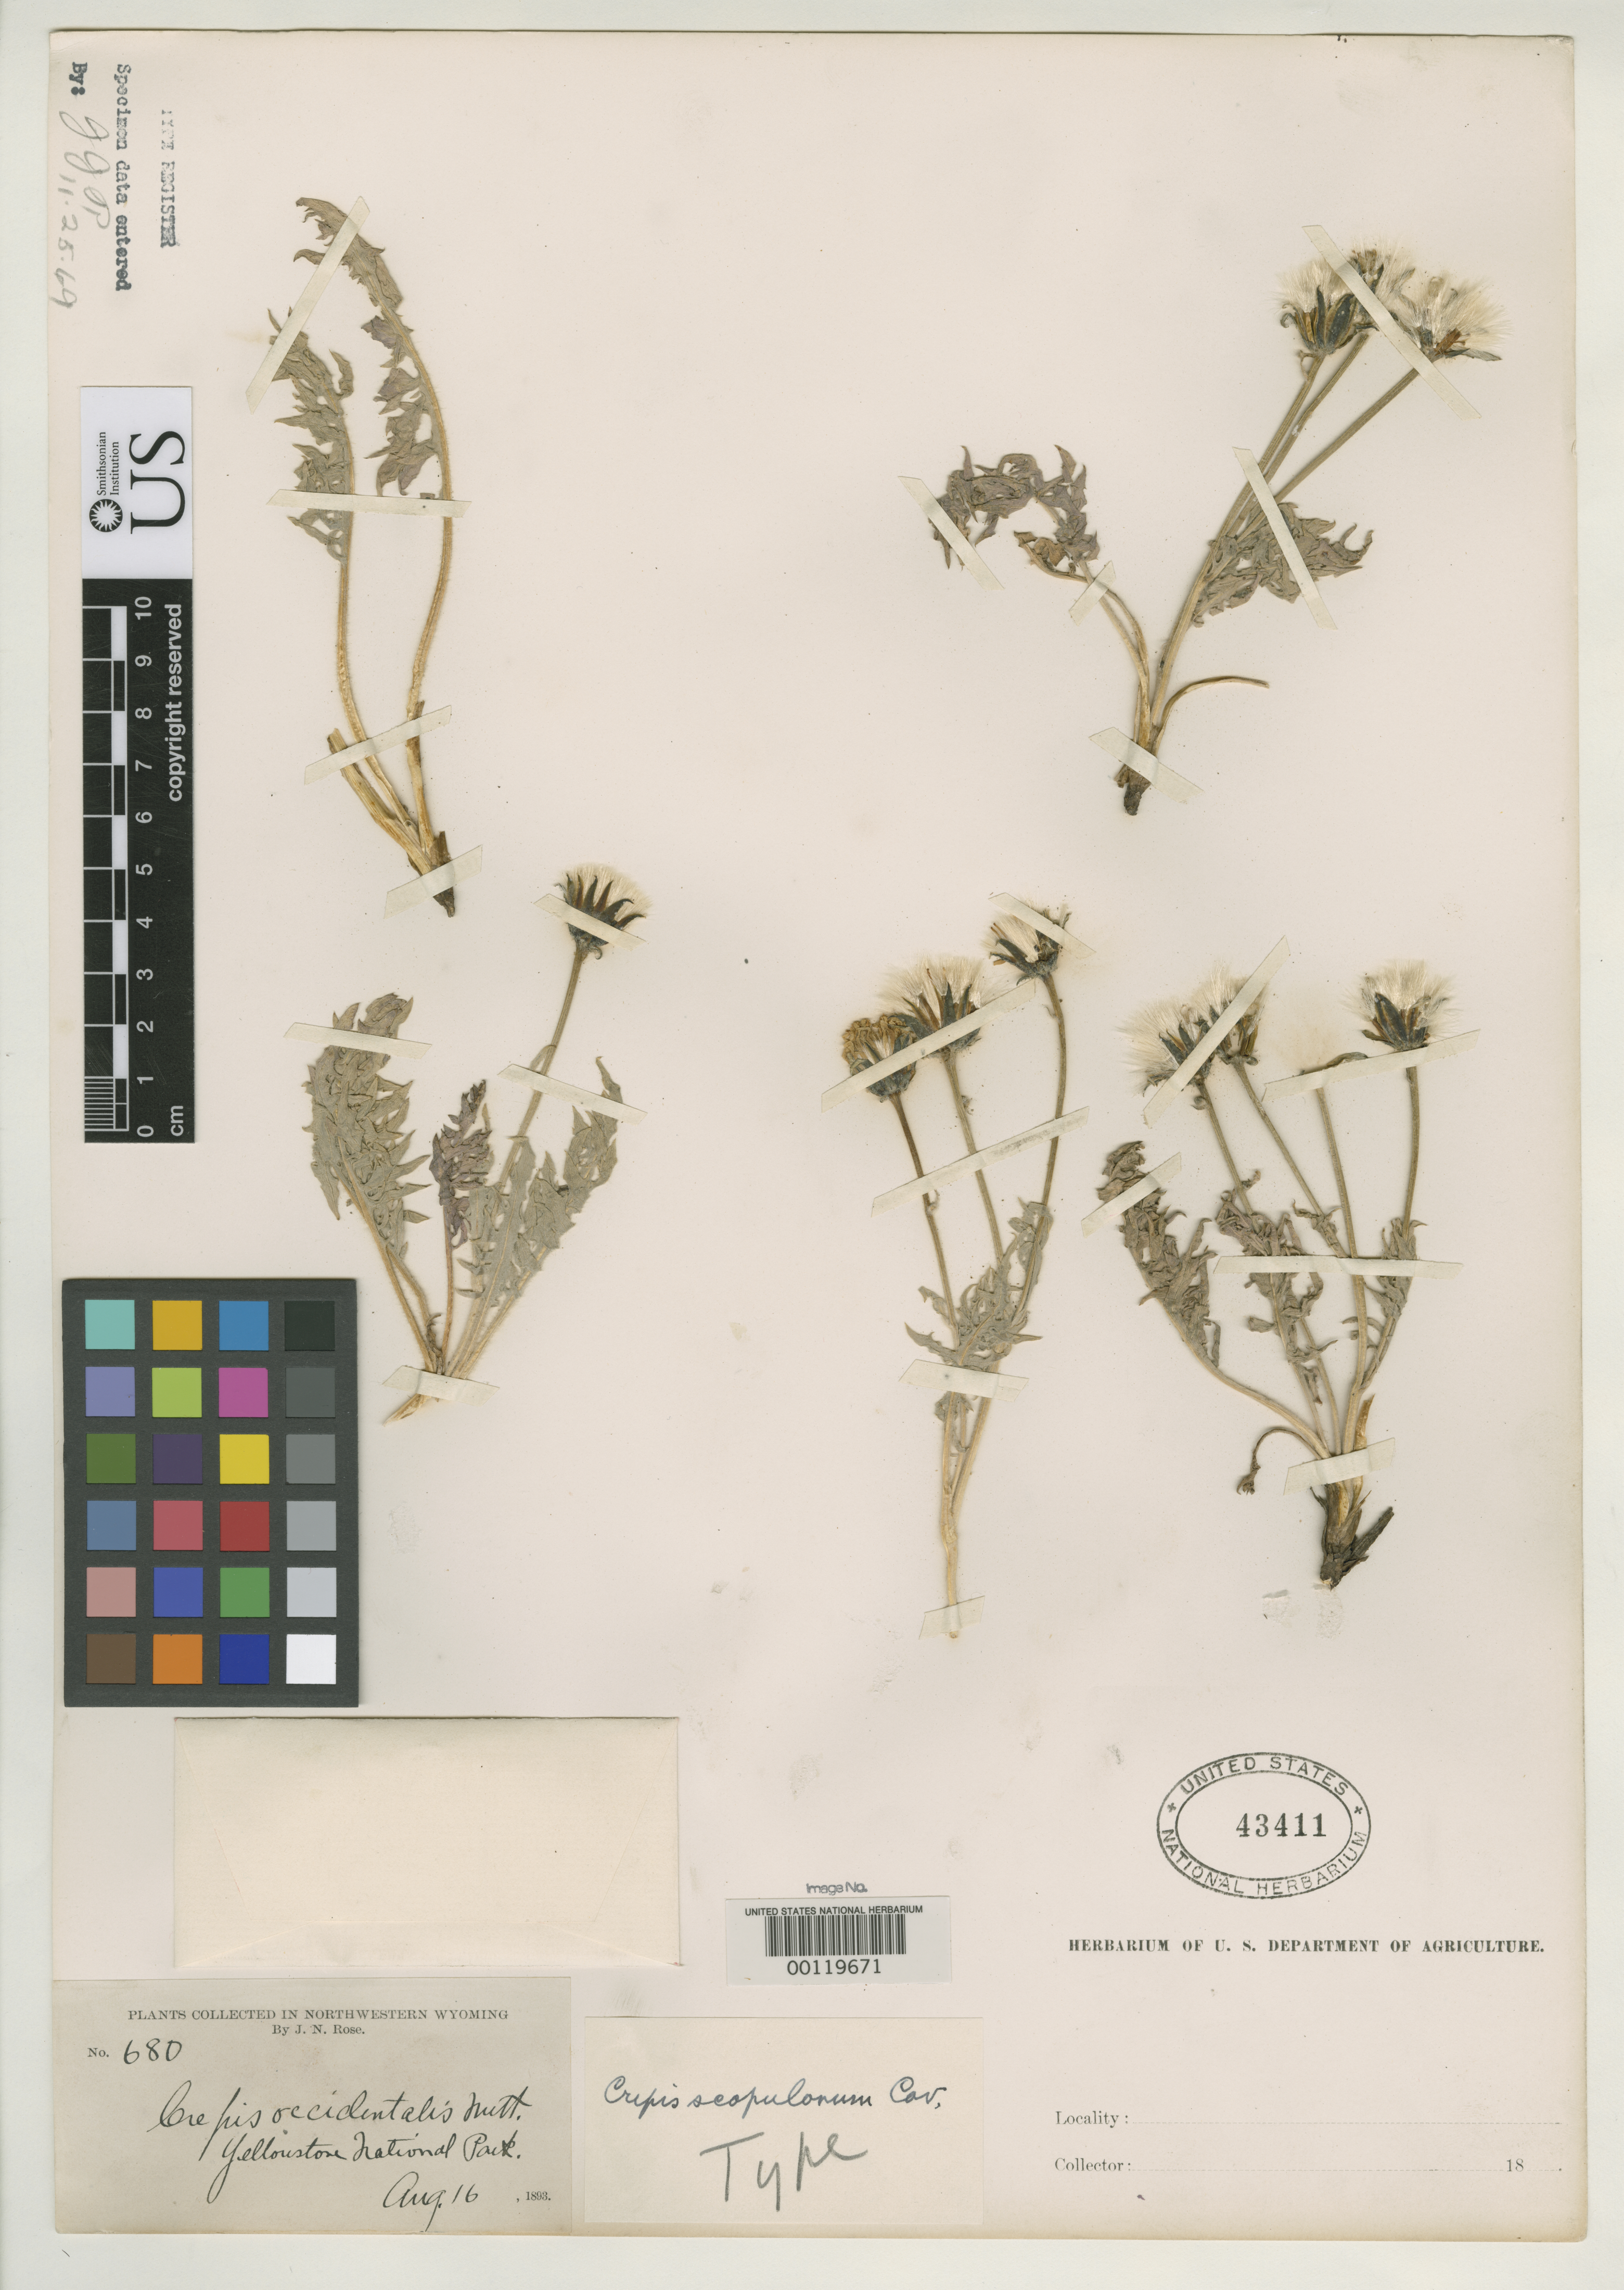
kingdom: Plantae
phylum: Tracheophyta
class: Magnoliopsida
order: Asterales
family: Asteraceae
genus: Crepis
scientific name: Crepis scopulorum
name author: Coville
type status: Holotype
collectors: J. N. Rose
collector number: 680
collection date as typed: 16 Aug 1893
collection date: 1893-08-16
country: United States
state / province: Wyoming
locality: Yellowstone National Park.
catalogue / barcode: US 43411